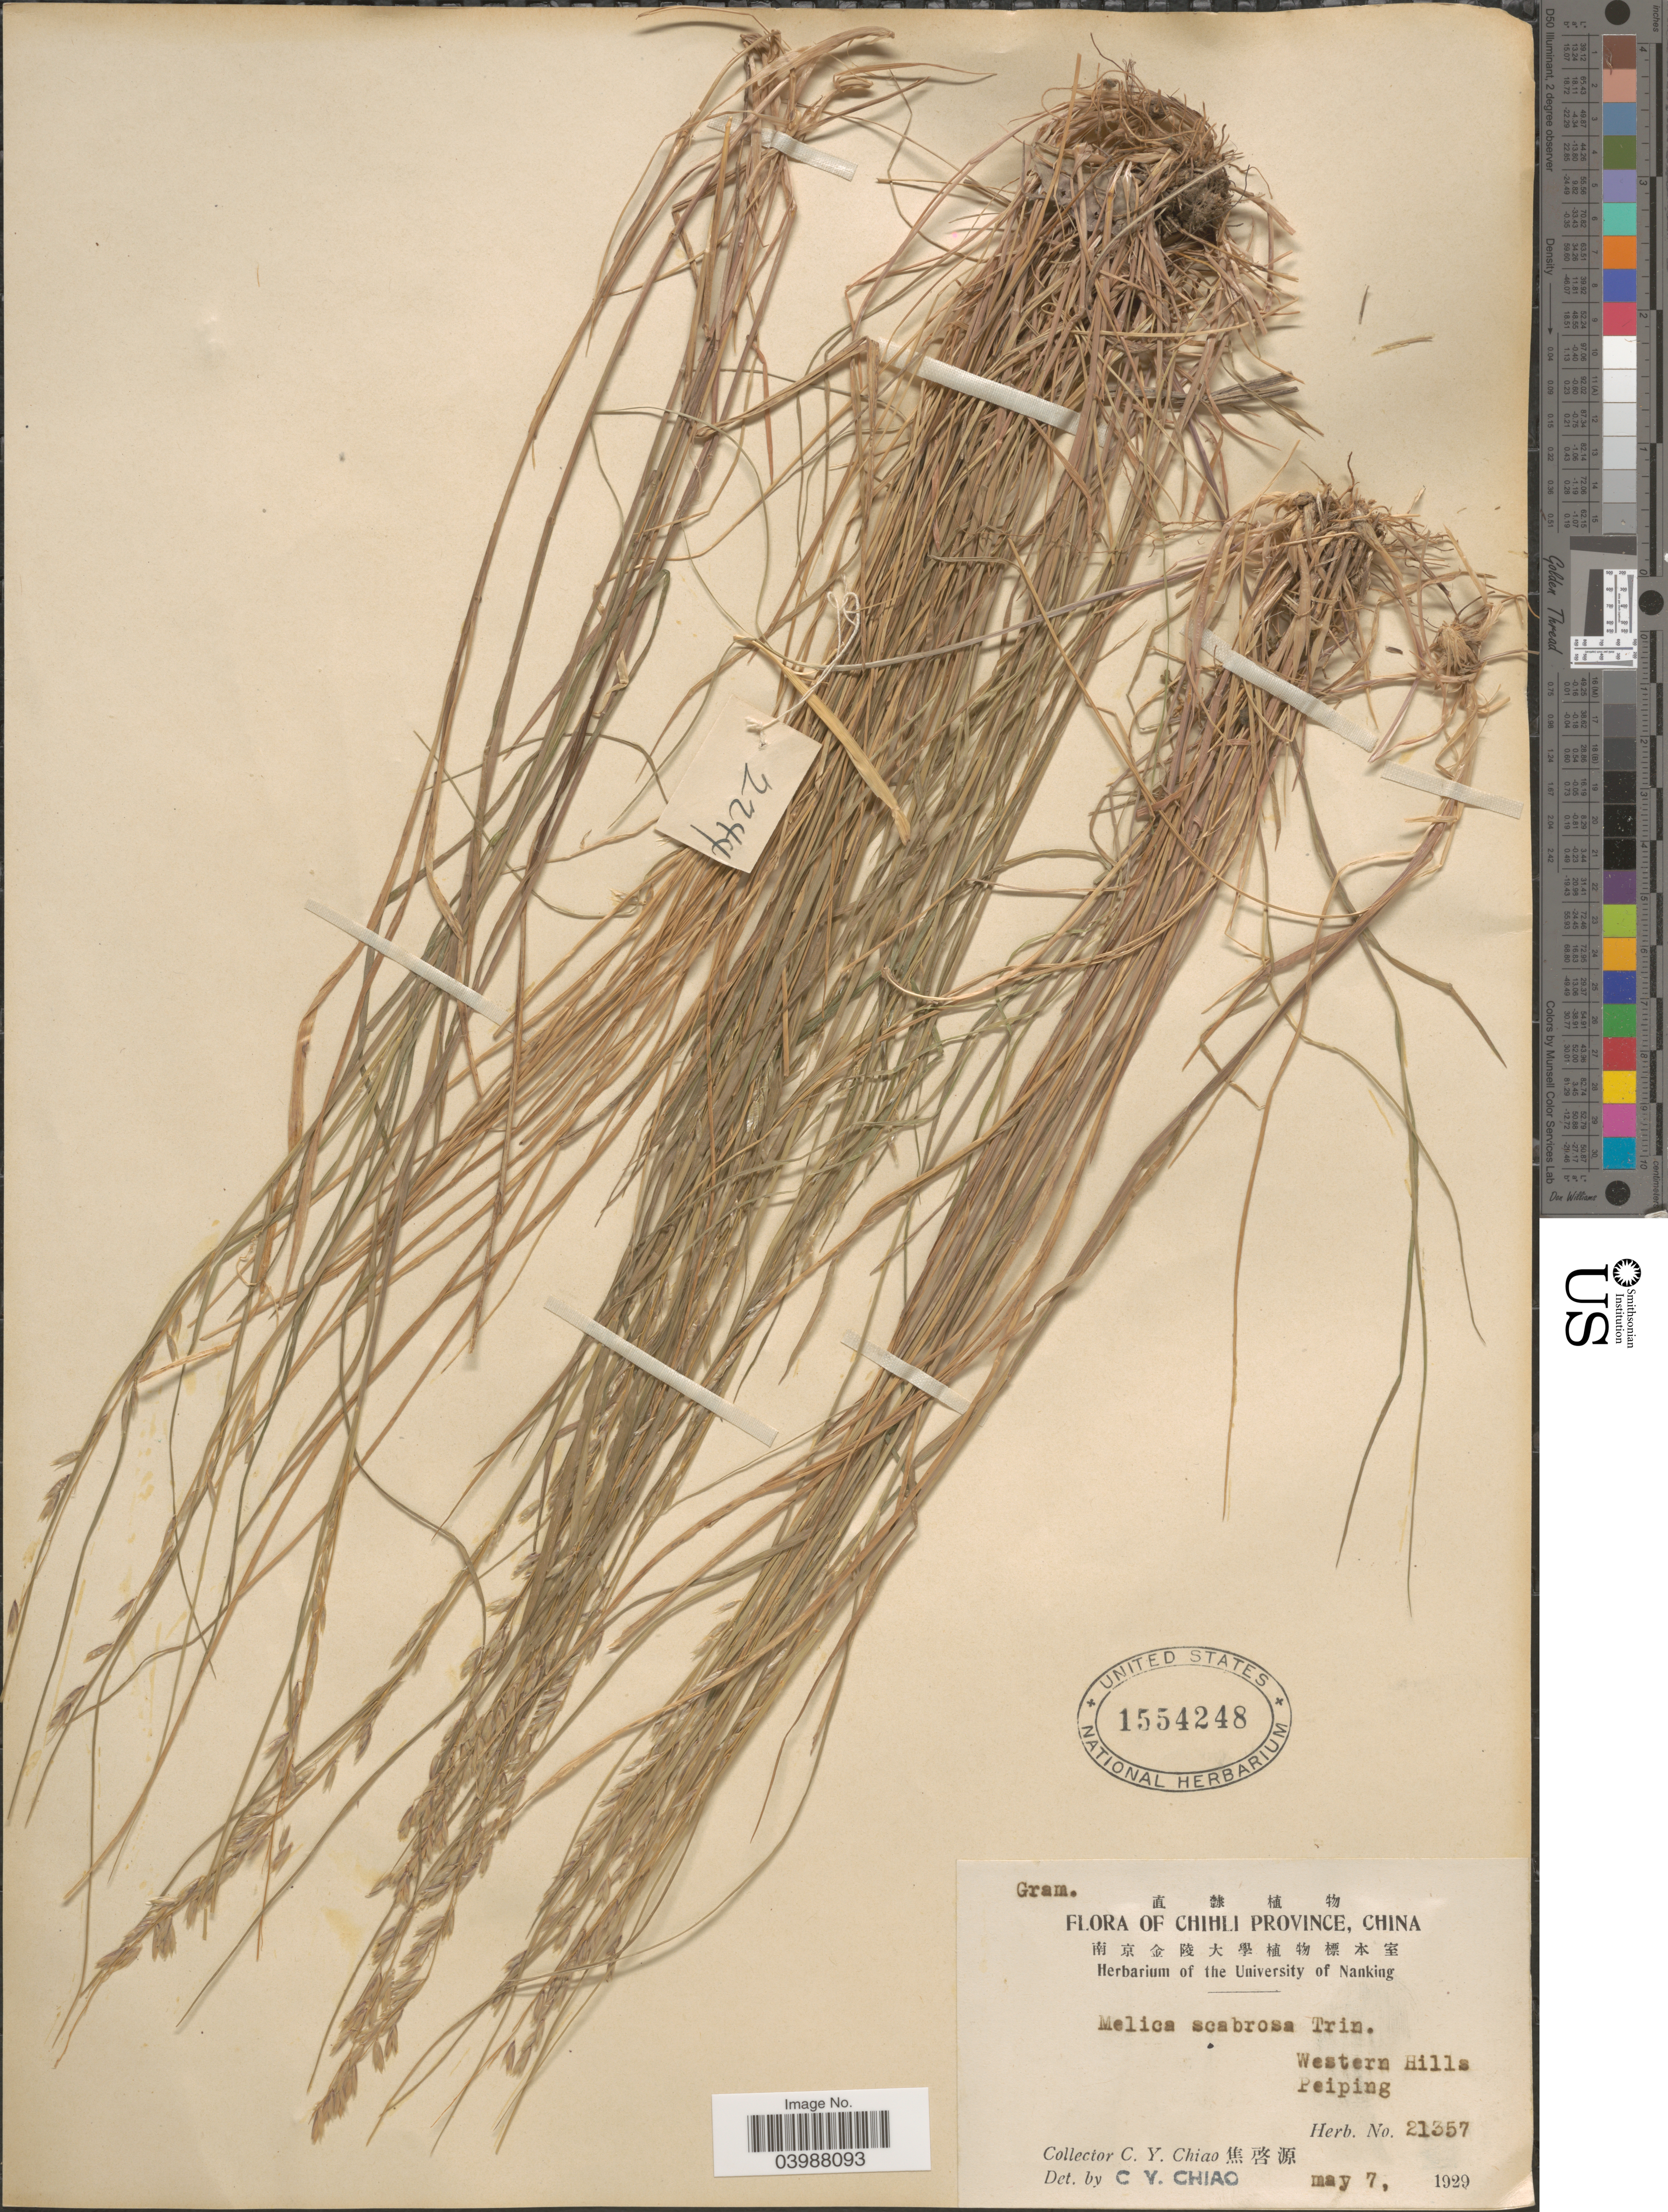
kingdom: Plantae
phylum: Tracheophyta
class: Liliopsida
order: Poales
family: Poaceae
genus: Melica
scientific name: Melica scabrosa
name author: Trin.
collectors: C. Y. Chiao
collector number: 21357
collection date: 1929-05-07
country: China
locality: Chihli Province. Western Hills. Peiping.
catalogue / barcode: US 1554248